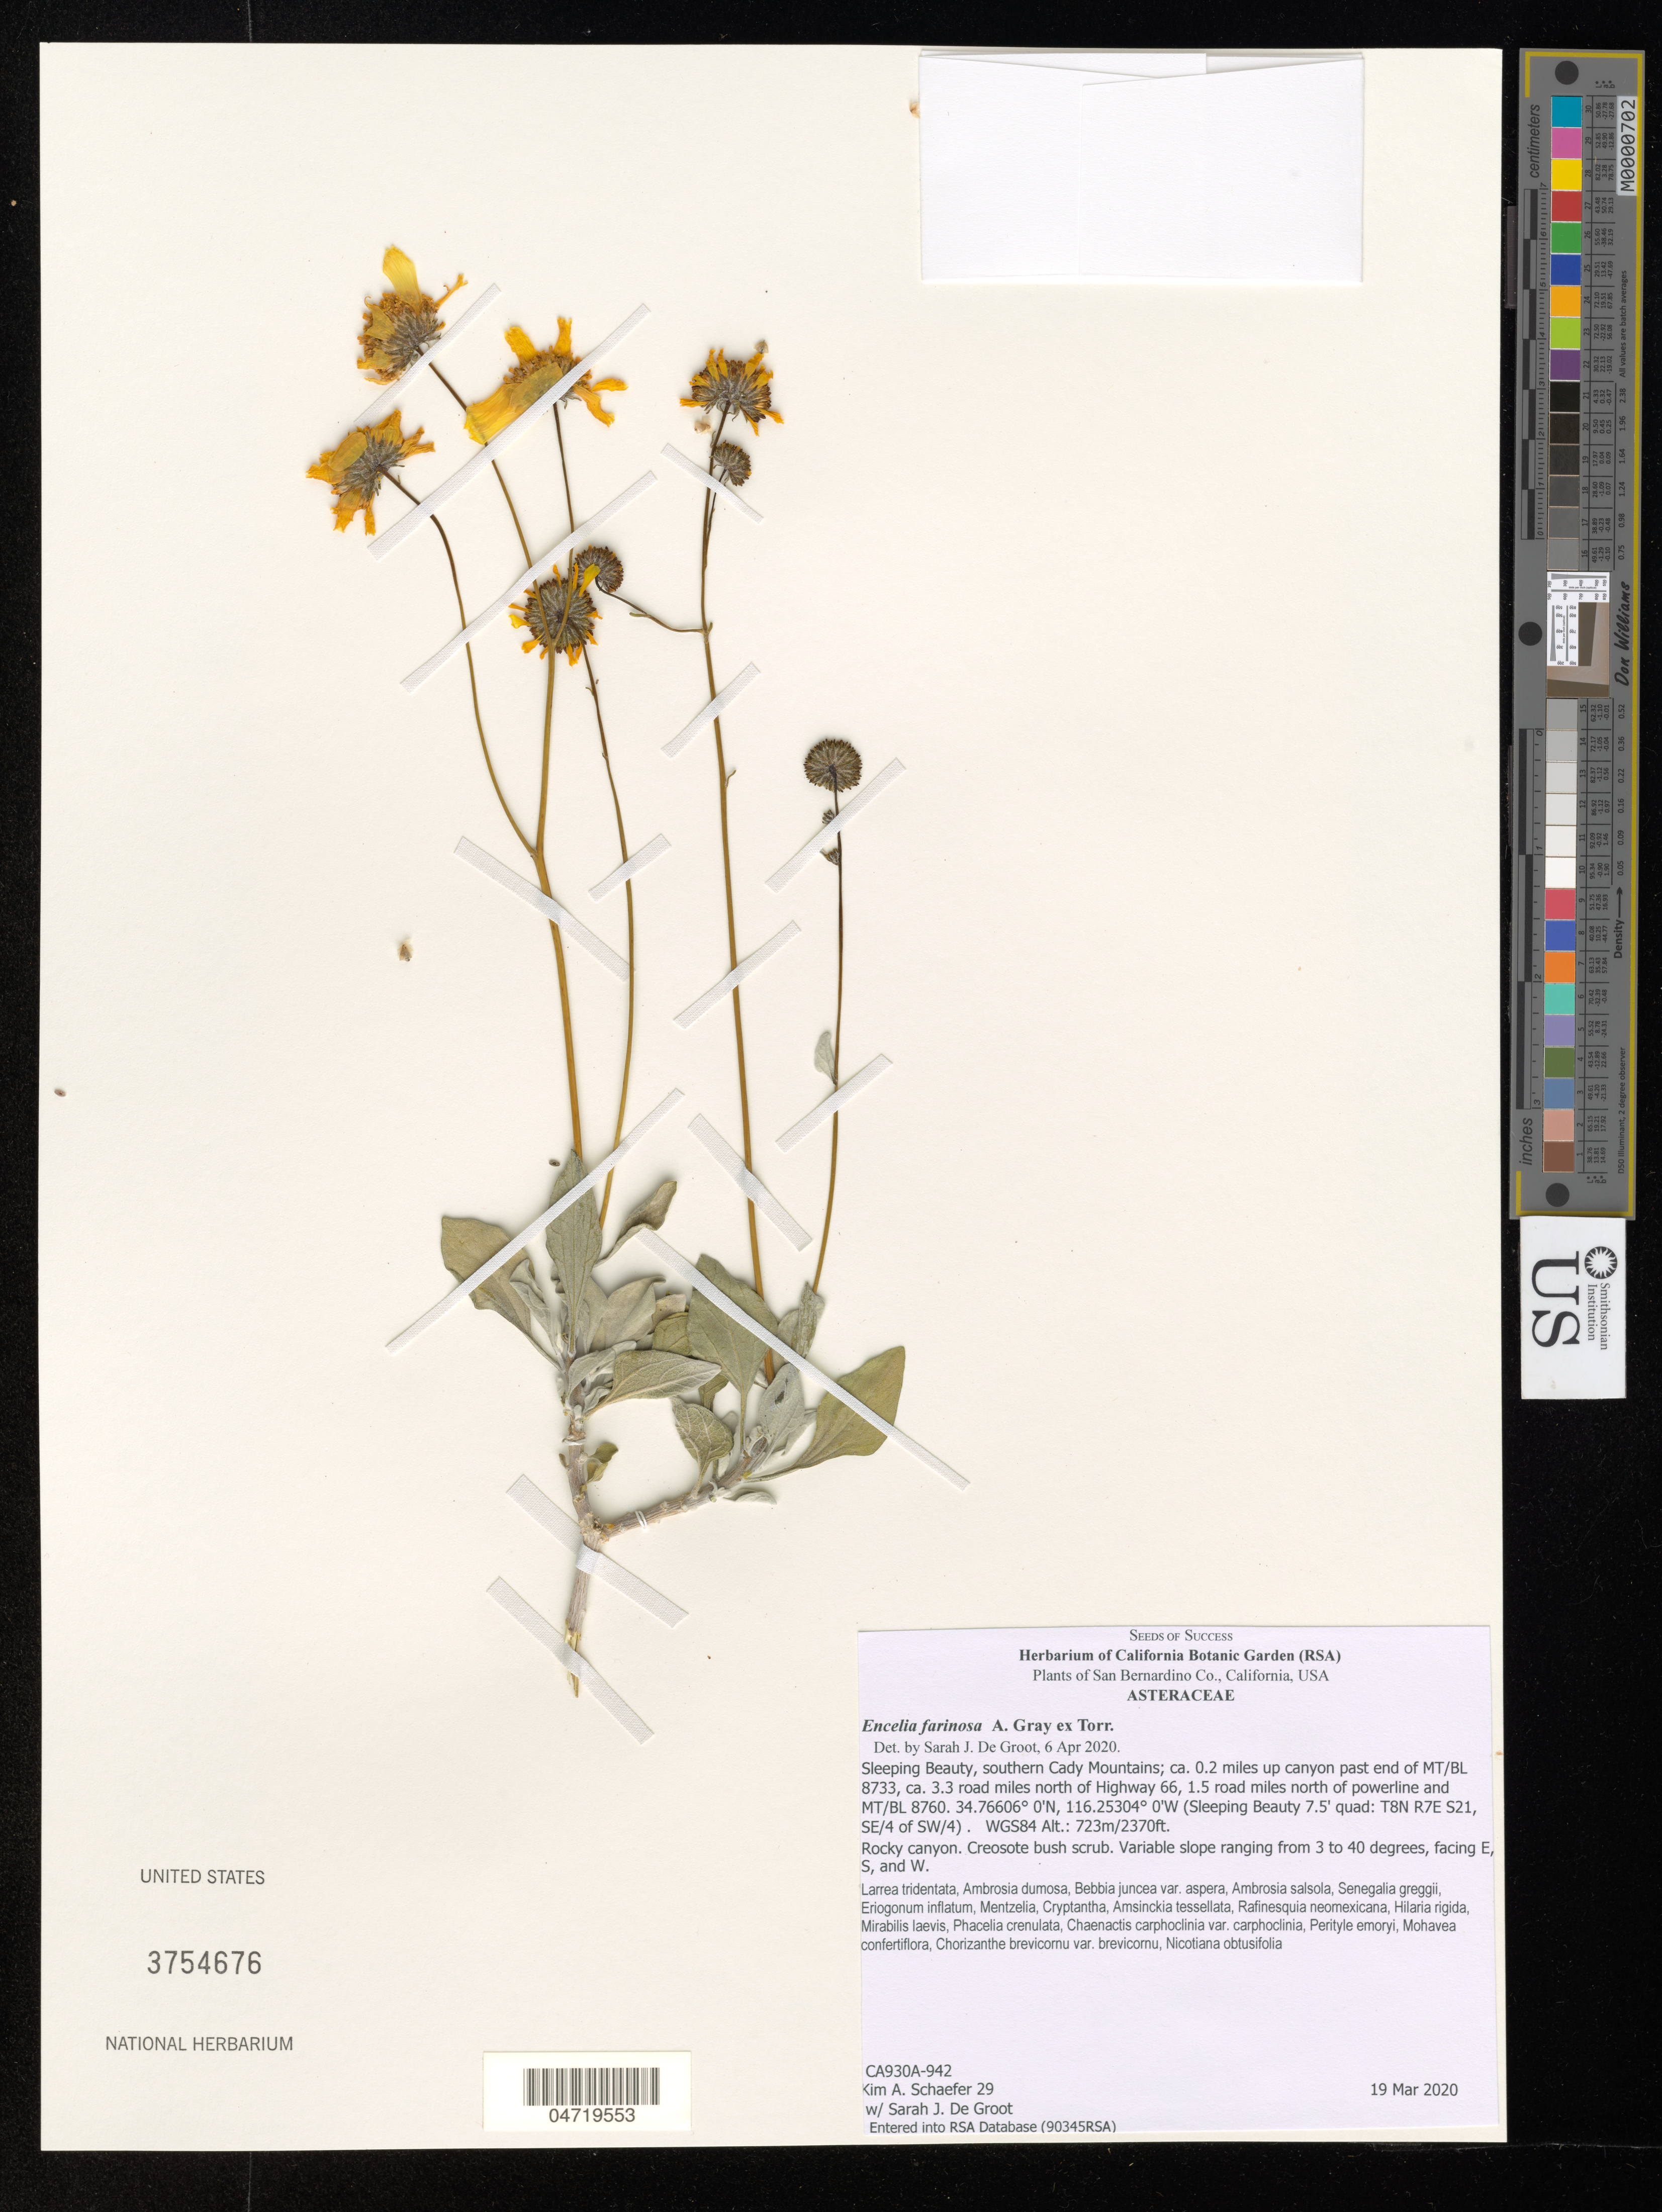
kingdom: Plantae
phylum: Tracheophyta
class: Magnoliopsida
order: Asterales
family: Asteraceae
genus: Encelia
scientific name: Encelia farinosa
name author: A. Gray ex Torr. in Emory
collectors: K. Schaefer & S. De Groot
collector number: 29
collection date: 2020-03-19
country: United States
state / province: California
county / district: San Bernardino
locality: San Bernardino Co. Sleeping Beauty, southern Cady Mountains; ca. 0.2 miles up canyon past end of MT/BL 8733, ca. 3.3 road miles north of Highway 66, 1.5 road miles north of powerline and MT/BL 8760. (Sleeping Beauty 7.5' quad: T8N R7E S21, SE/4 of SW/4). WGS84.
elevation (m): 723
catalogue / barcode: US 3754676